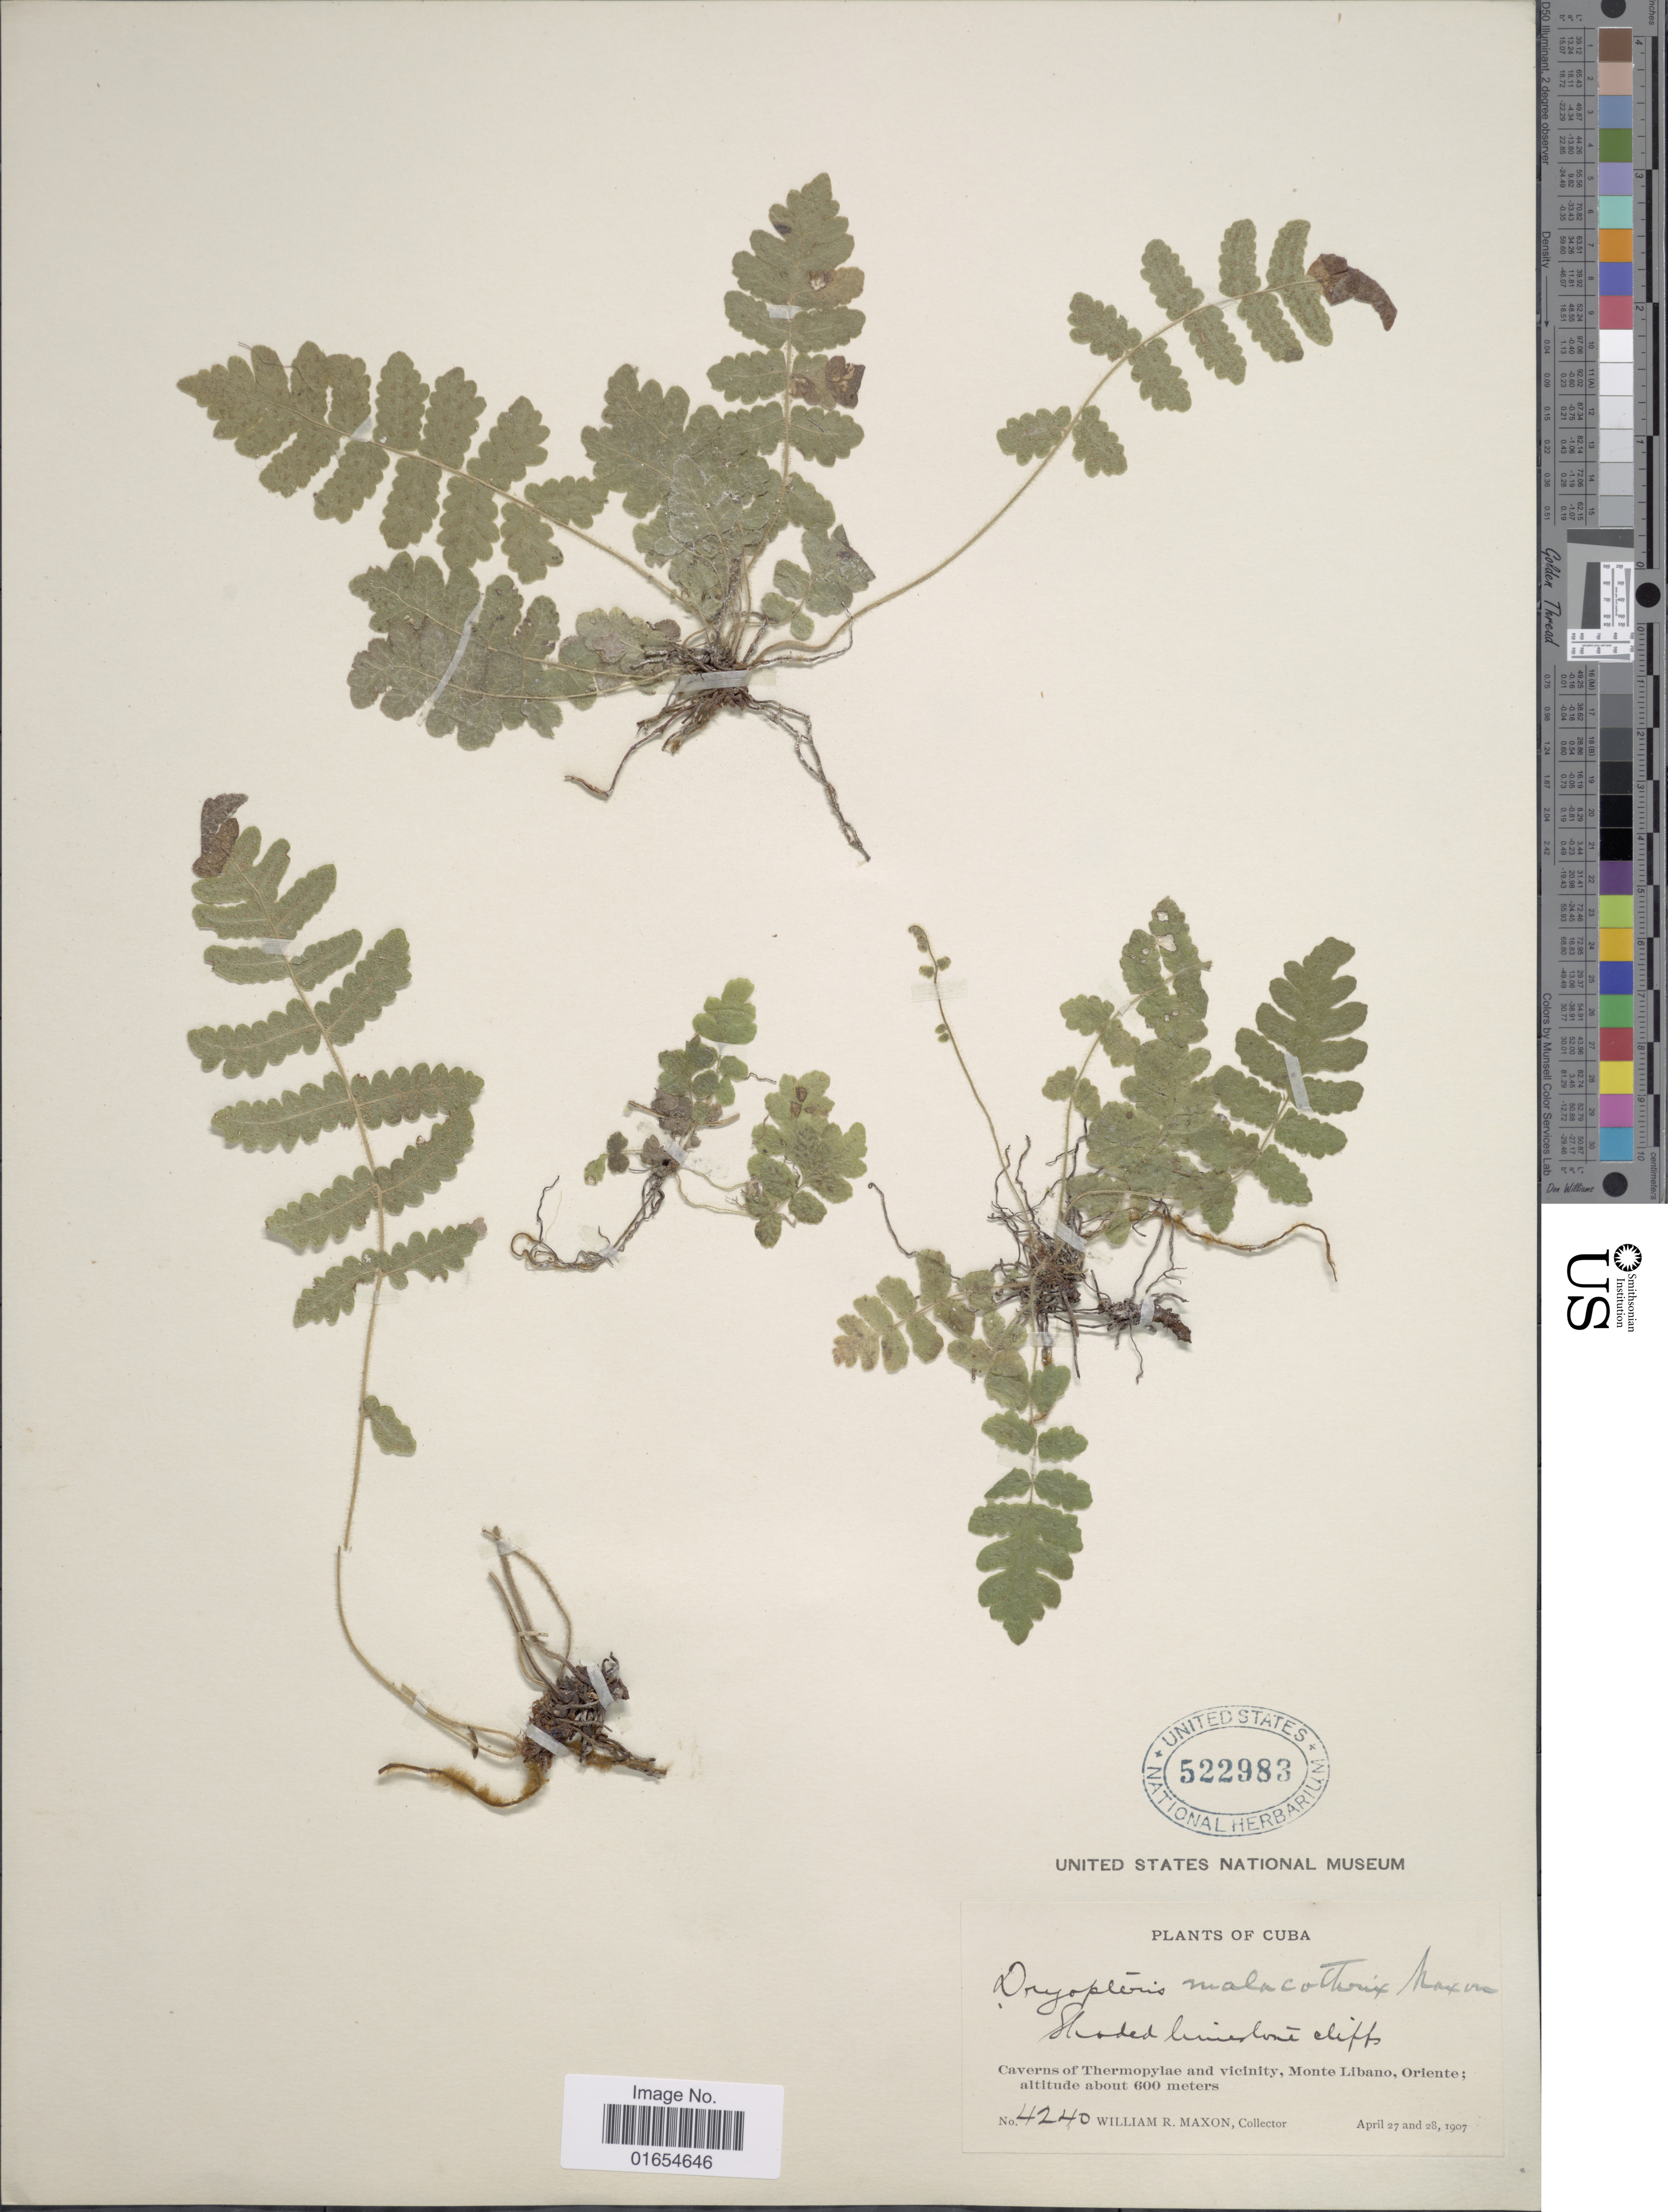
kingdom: Plantae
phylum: Tracheophyta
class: Polypodiopsida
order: Polypodiales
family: Thelypteridaceae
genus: Goniopteris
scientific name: Goniopteris pellita (Willd.) comb. nov., ined 2015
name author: (Willd.)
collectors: W. R. Maxon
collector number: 4240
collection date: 1907-04-27/1907-04-28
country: Cuba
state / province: Oriente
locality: Caverns of Thermopylae and vicinity, Monte Libano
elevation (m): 600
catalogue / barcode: US 522983